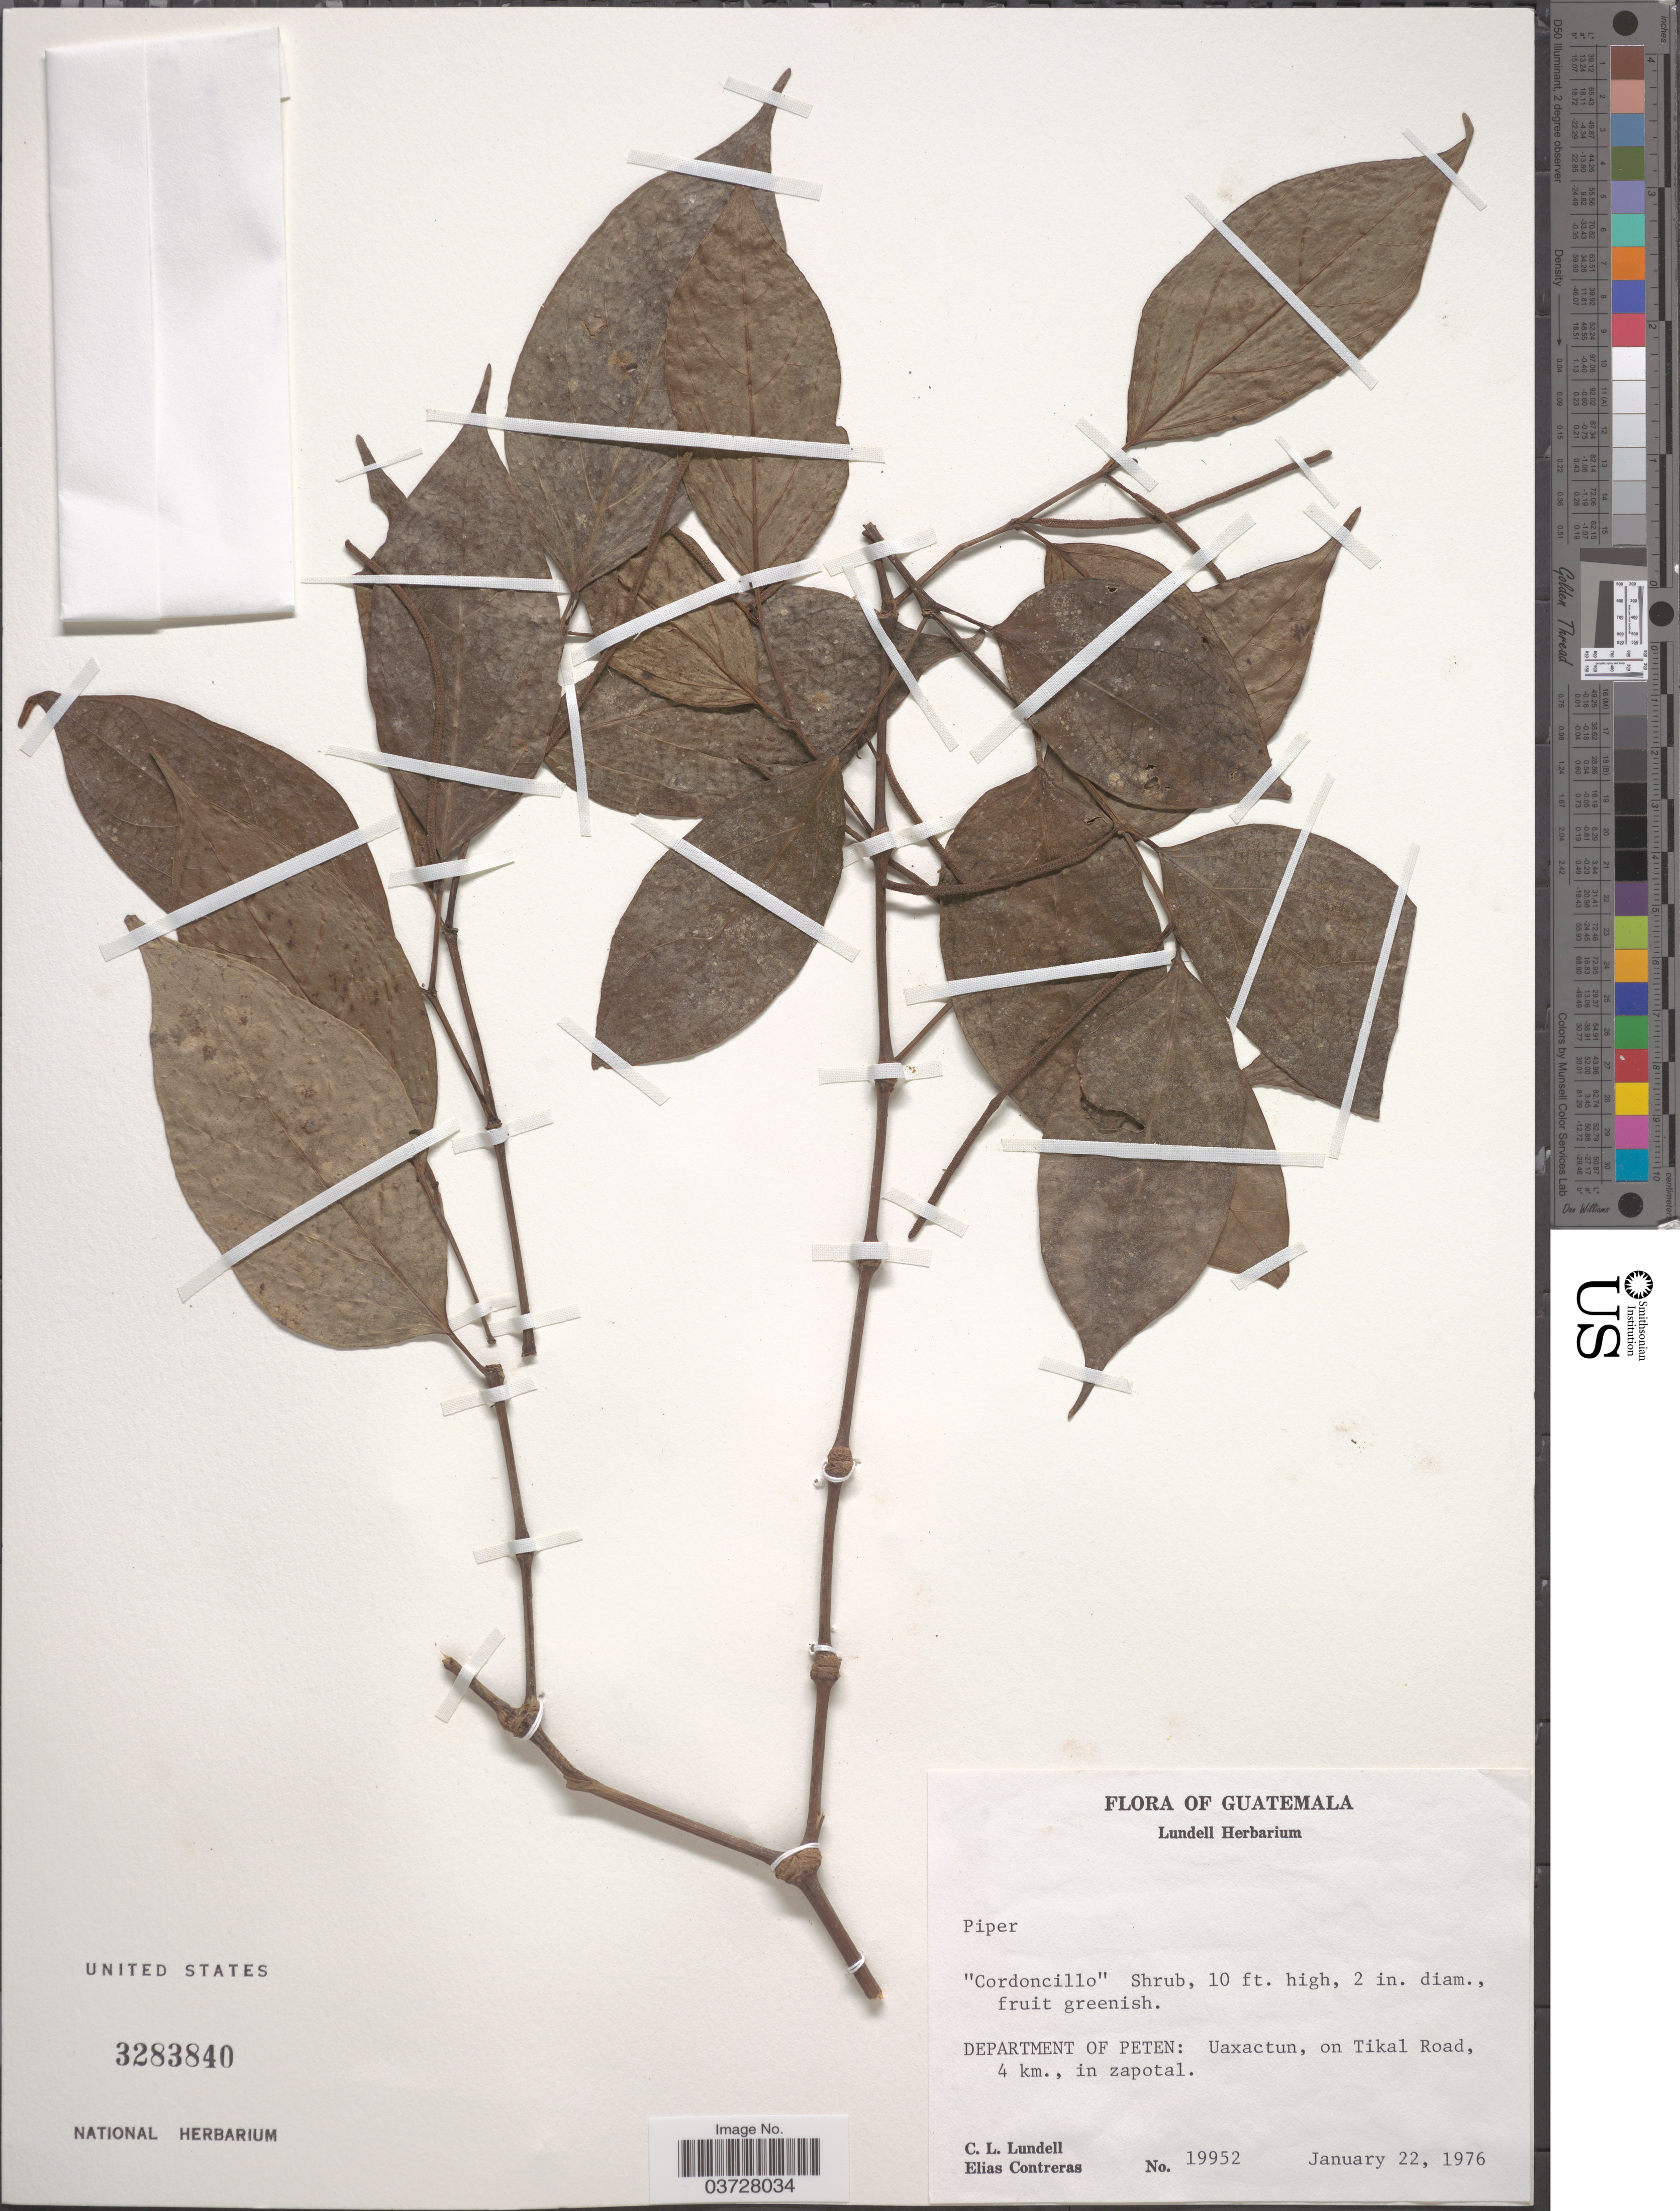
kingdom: Plantae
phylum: Tracheophyta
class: Magnoliopsida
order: Piperales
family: Piperaceae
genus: Piper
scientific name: Piper sp.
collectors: C. L. Lundell & E. Contreras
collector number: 19952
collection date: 1976-01-22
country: Guatemala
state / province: El Peten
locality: Department of Peten: Uaxactun, on Tikal Road, 4 km.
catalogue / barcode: US 3283840